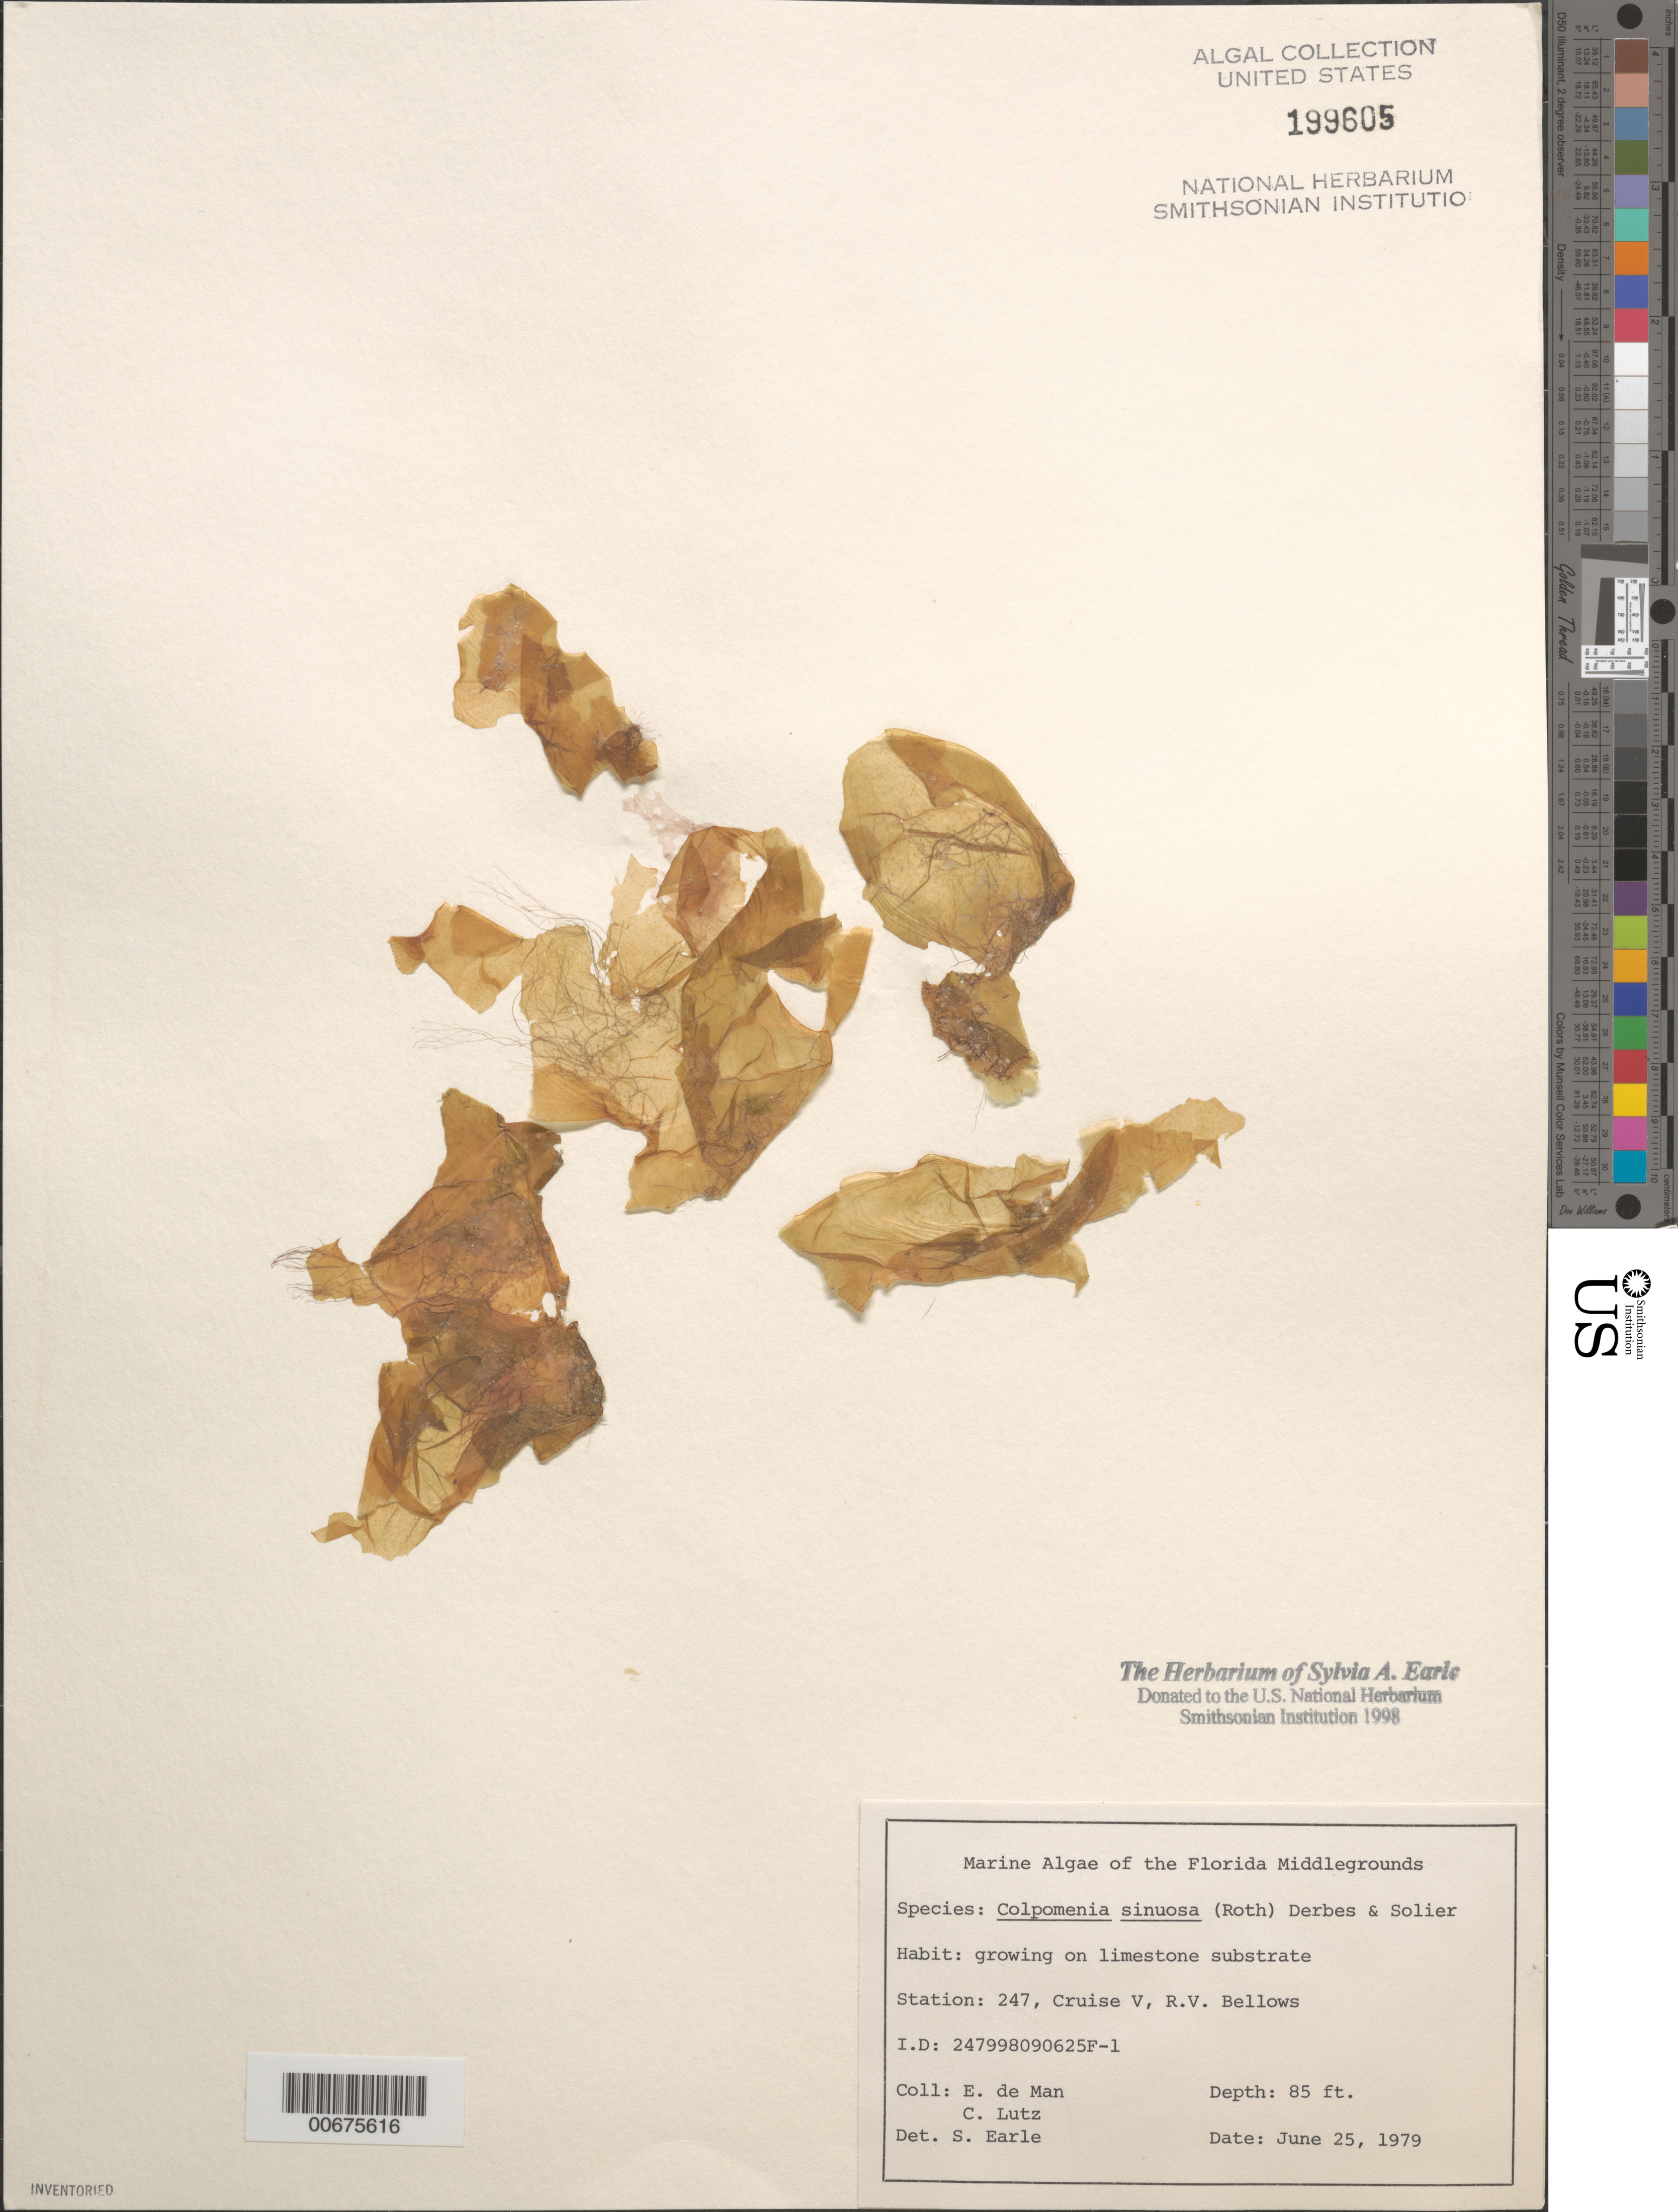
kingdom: Chromista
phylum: Ochrophyta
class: Phaeophyceae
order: Scytosiphonales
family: Scytosiphonaceae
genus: Colpomenia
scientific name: Colpomenia sinuosa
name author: (K. Mert. ex Roth) Derbes & Solier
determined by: Earle, S. A.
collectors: E. de Man & C. Lutz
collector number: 247998090625f-1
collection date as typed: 25 Jun 1979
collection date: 1979-06-25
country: United States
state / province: Florida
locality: Florida Middle Grounds, Gulf of Mexico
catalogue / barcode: US 199605